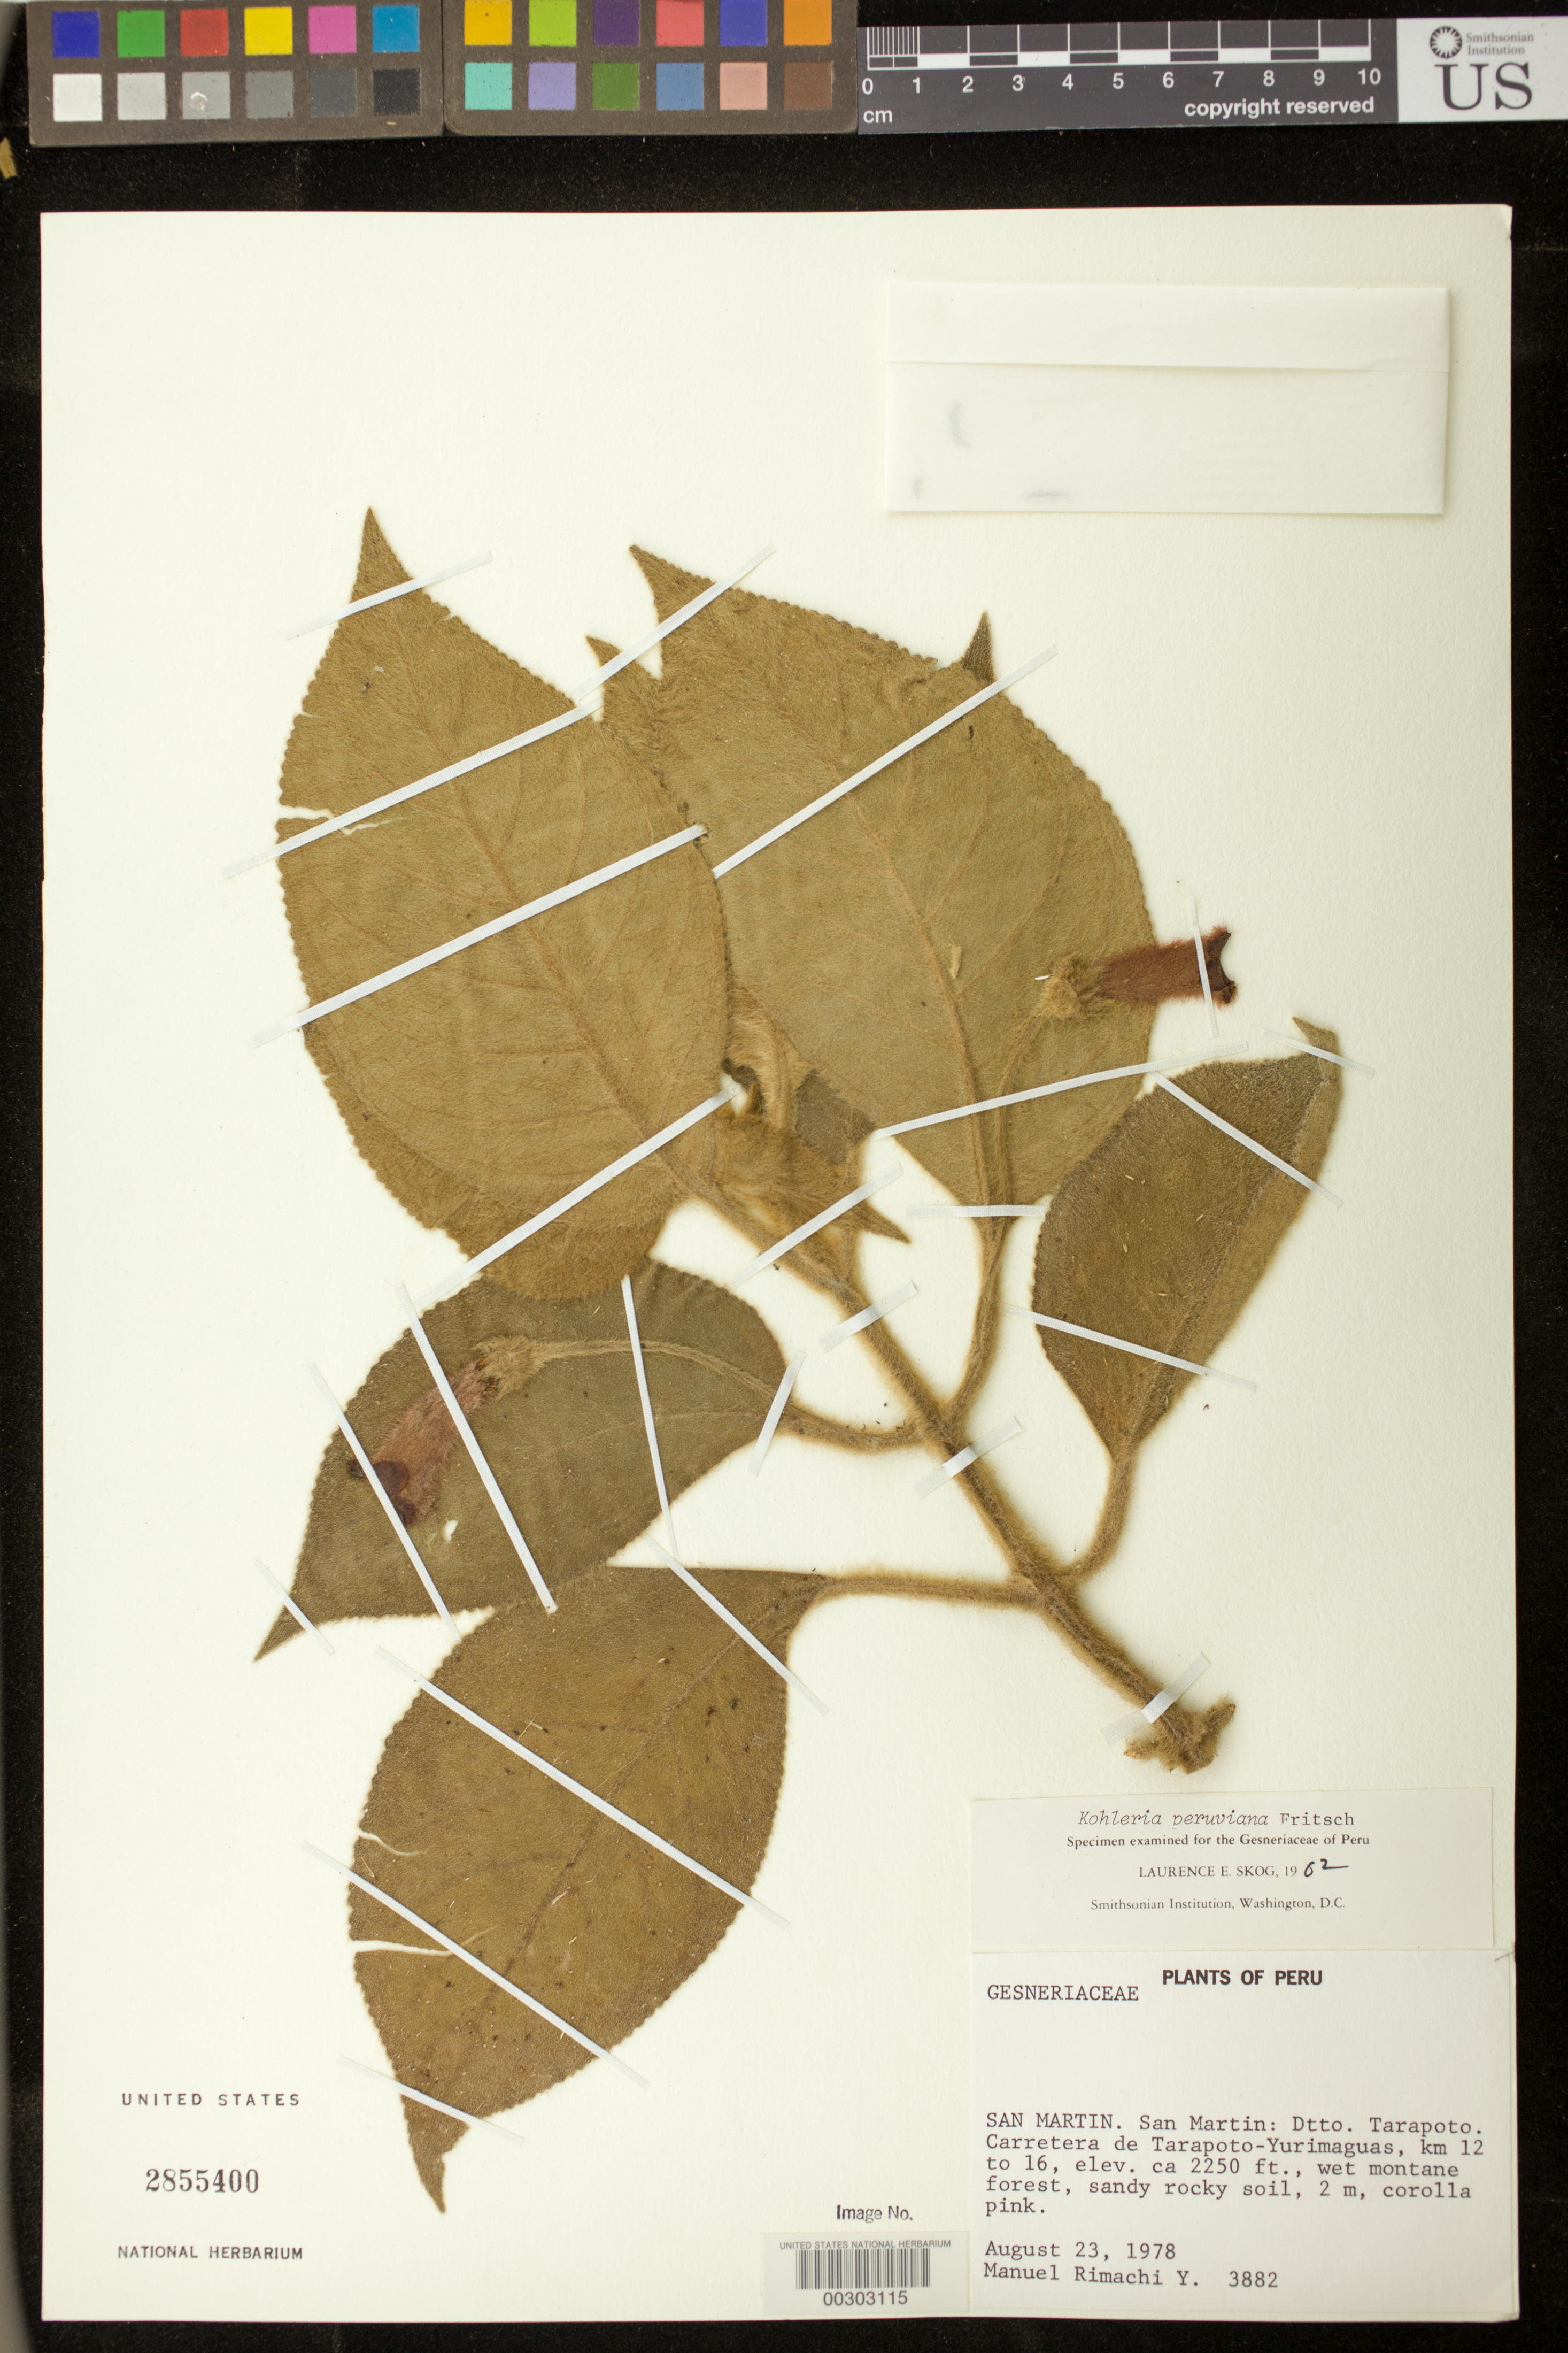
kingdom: Plantae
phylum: Tracheophyta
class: Magnoliopsida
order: Lamiales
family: Gesneriaceae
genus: Kohleria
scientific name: Kohleria peruviana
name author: Fritsch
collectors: M. Rimachi Y.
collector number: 3882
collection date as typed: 23 Aug 1978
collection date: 1978-08-23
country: Peru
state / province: San Martín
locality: Prov. San Martin, Dtto. Tarapoto; Tarapoto-Yurimaguas highway, km 12 to 16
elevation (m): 686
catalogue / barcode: US 2855400